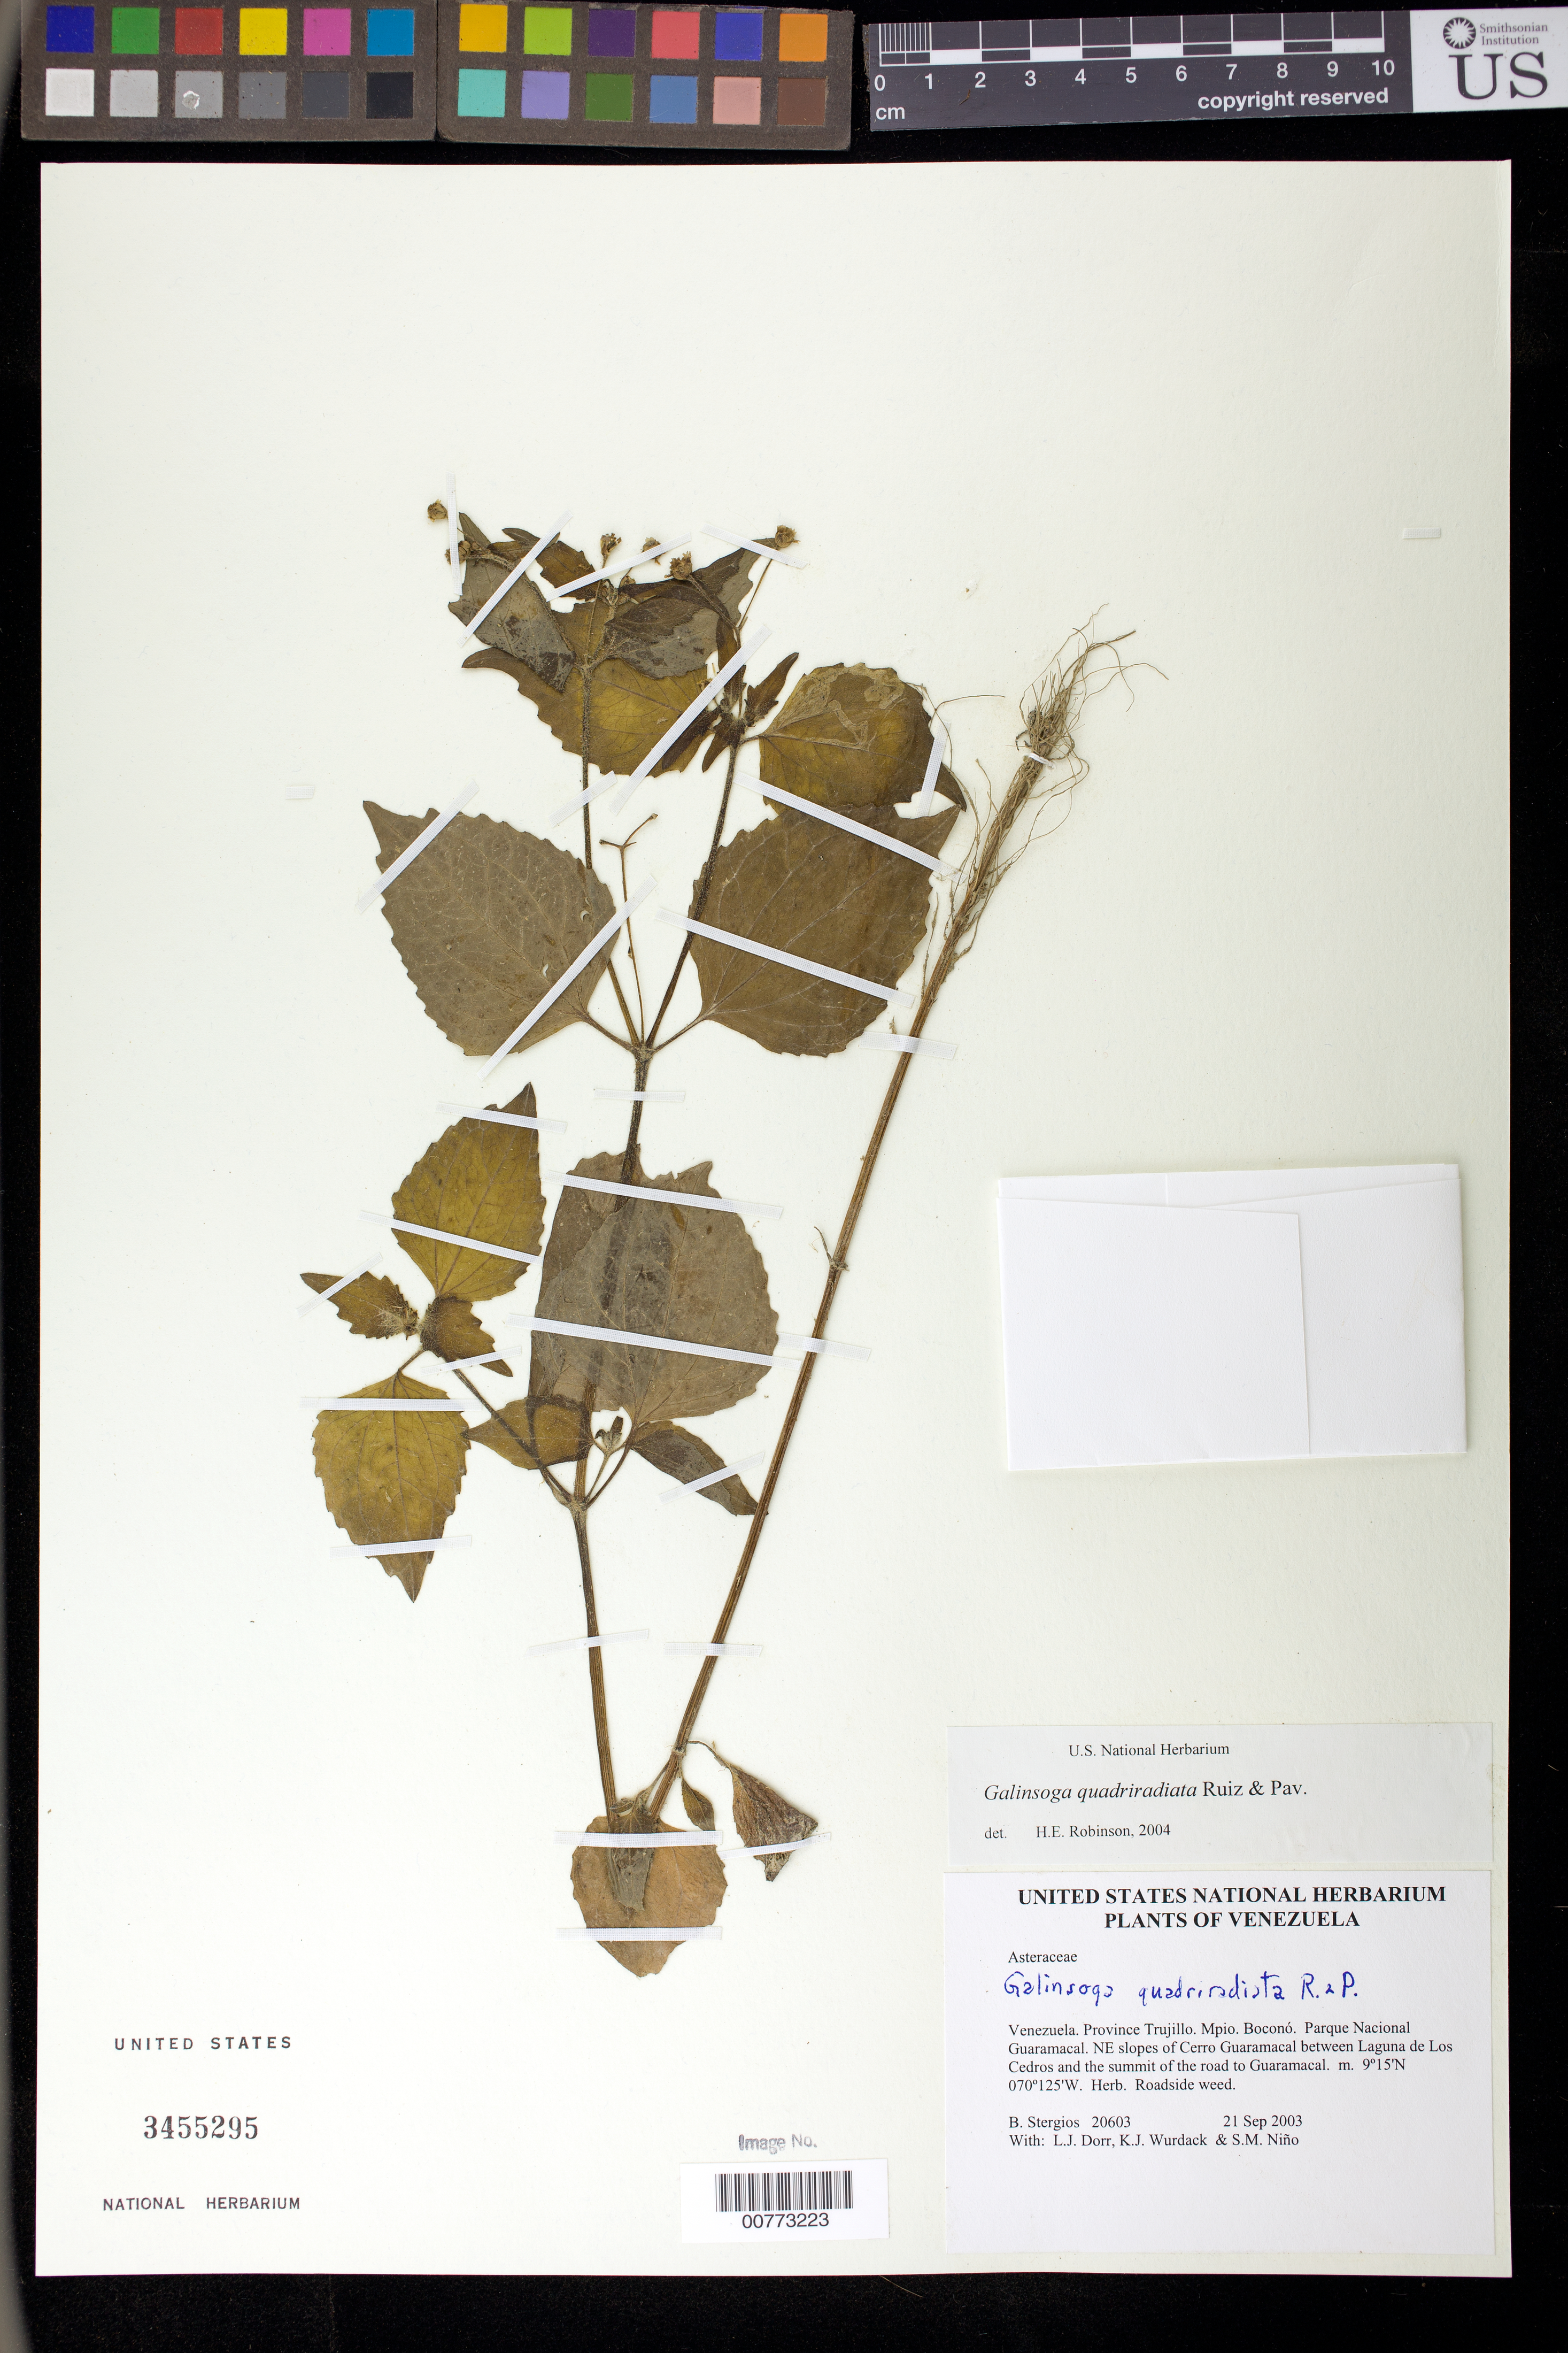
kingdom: Plantae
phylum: Tracheophyta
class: Magnoliopsida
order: Asterales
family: Asteraceae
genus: Galinsoga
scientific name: Galinsoga quadriradiata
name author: Ruiz & Pav.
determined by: Robinson, Harold E., (US)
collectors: B. G. Stergios, L. J. Dorr, K. Wurdack & S. M. Niño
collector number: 20603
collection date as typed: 21 Sep 2003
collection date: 2003-09-21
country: Venezuela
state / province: Trujillo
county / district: Boconó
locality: Parque Nacional Guaramacal. NE slopes of Cerro Guaramacal between Laguna de Los Cedros and the summit of the road to Guaramacal.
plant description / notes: MO, NY, PORT, TEX, US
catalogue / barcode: US 3455295